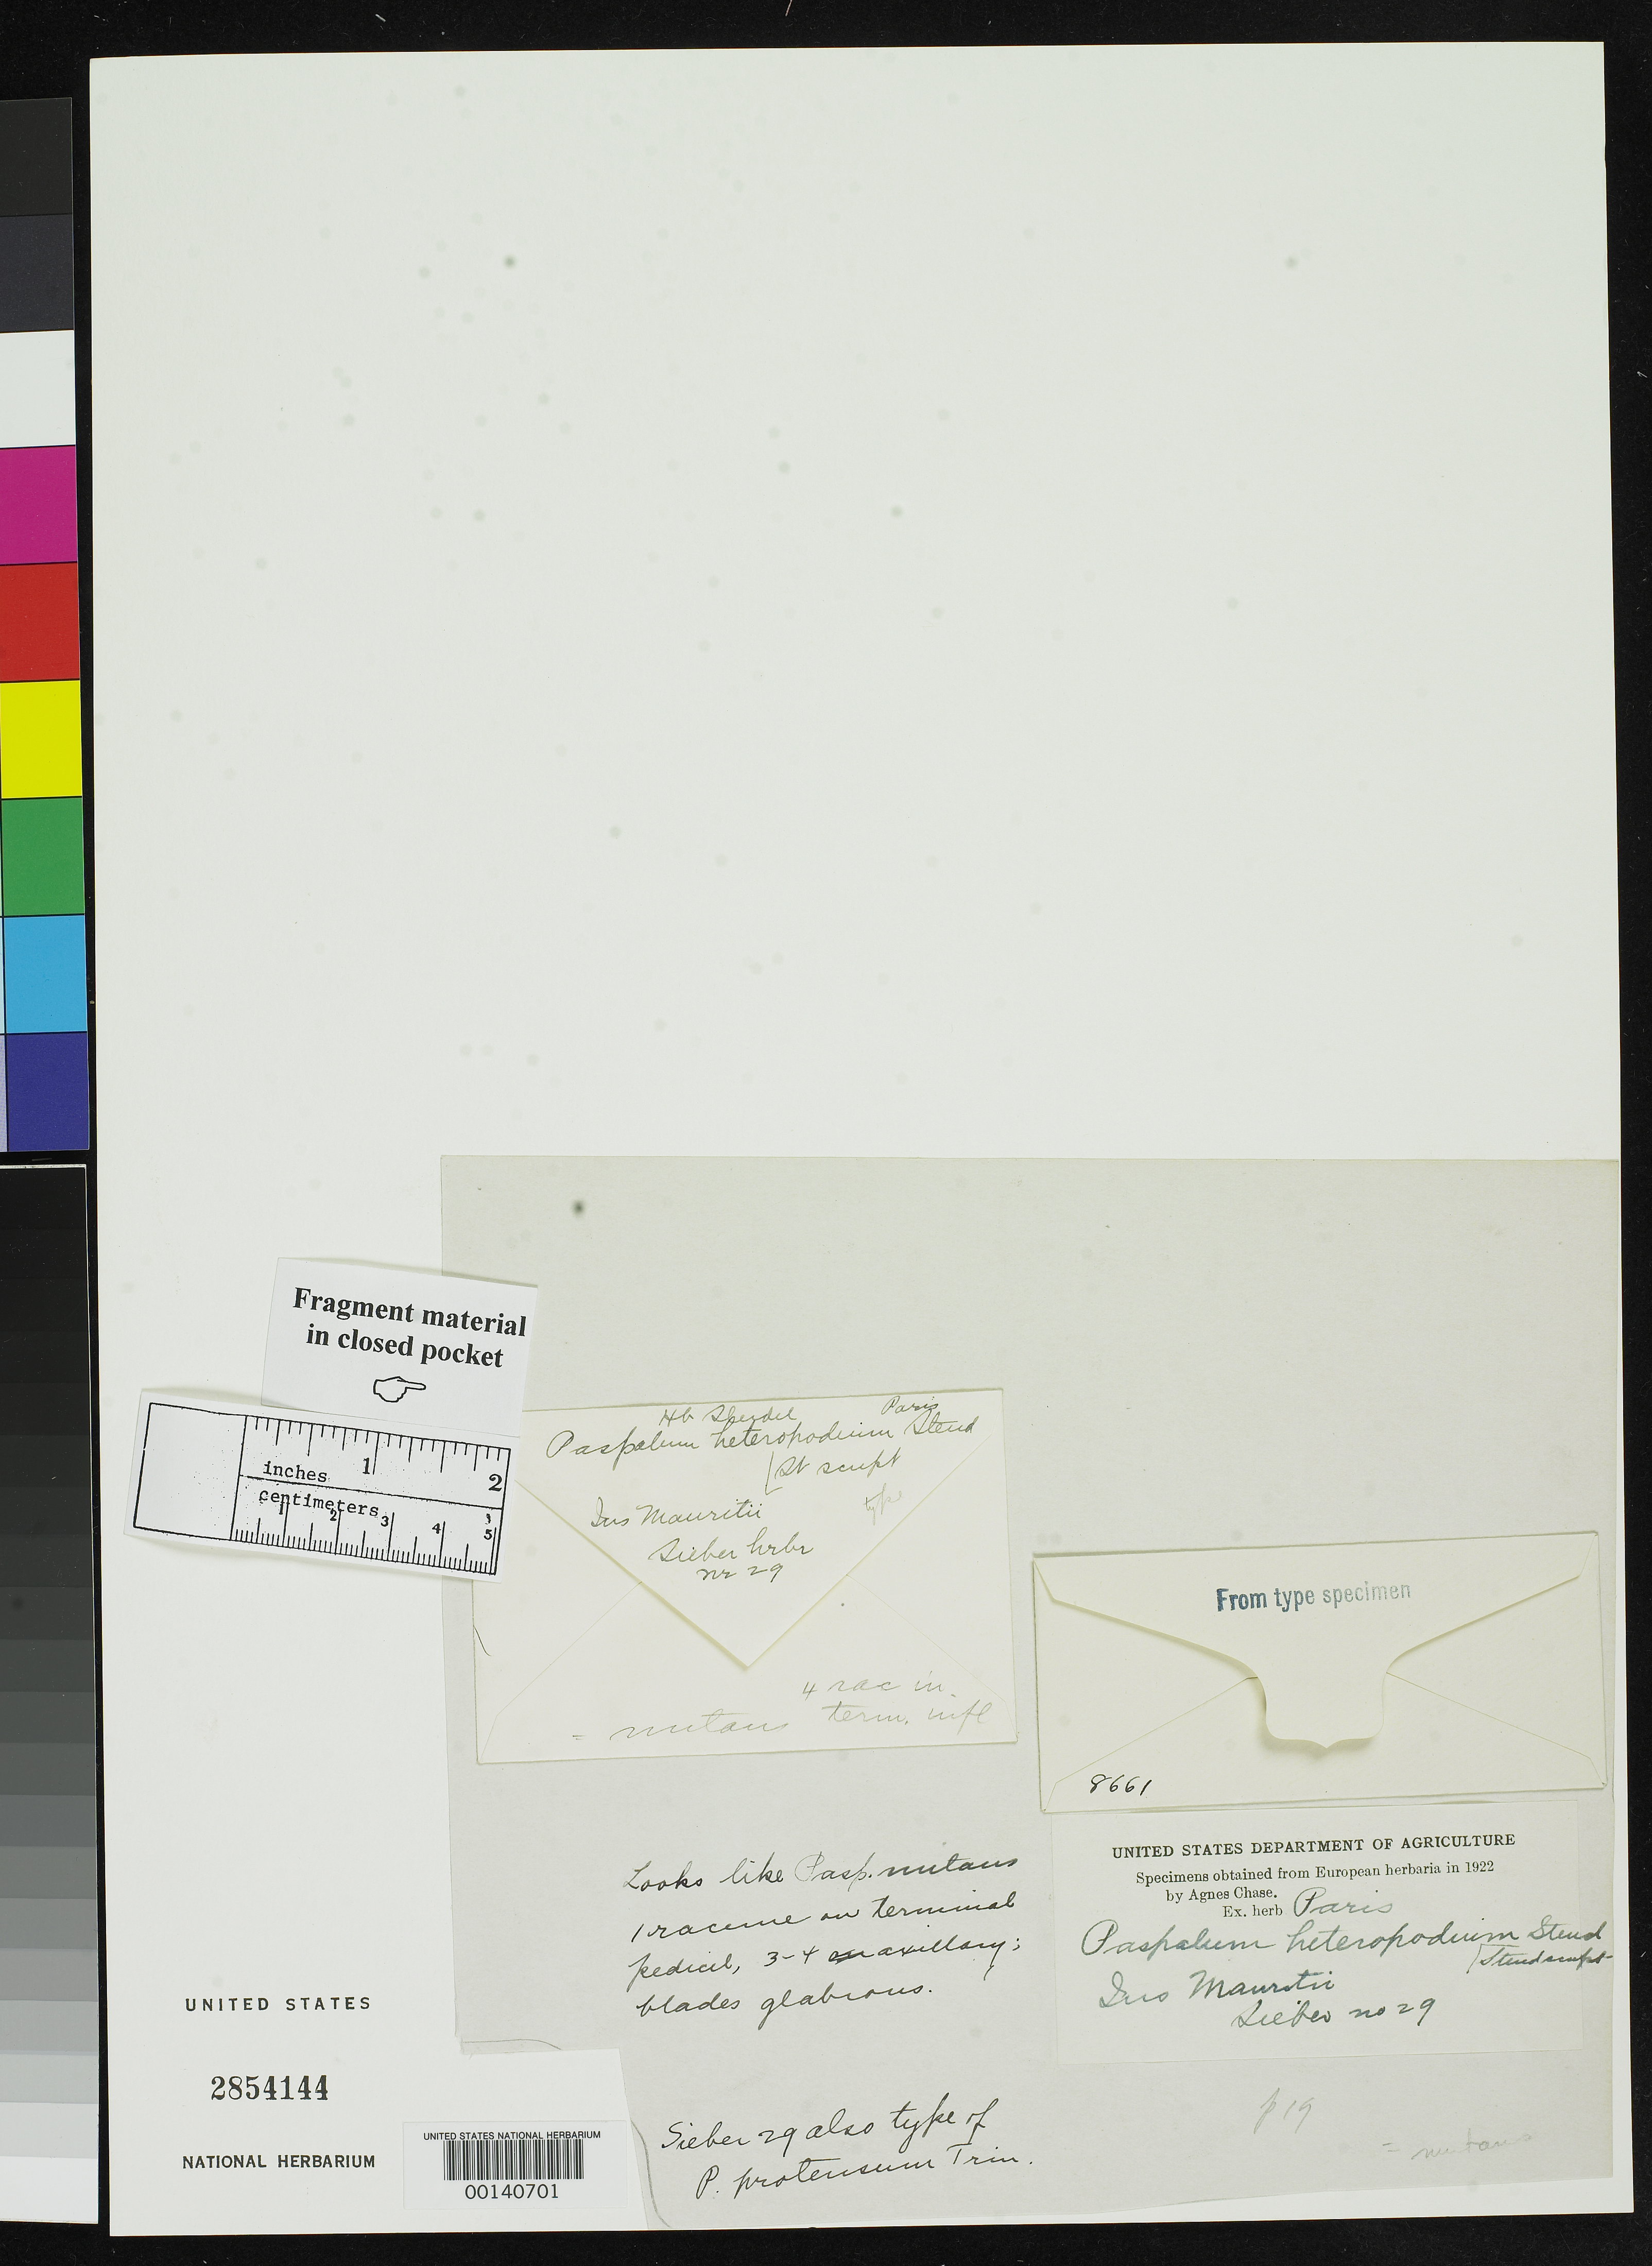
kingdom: Plantae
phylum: Tracheophyta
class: Liliopsida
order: Poales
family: Poaceae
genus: Paspalum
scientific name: Paspalum protensum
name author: Trin.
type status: Isotype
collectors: F. W. Sieber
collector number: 29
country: Mauritius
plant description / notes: Fragmentary material of type specimen ex herb. Steud. (Paris)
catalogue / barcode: US 2854144